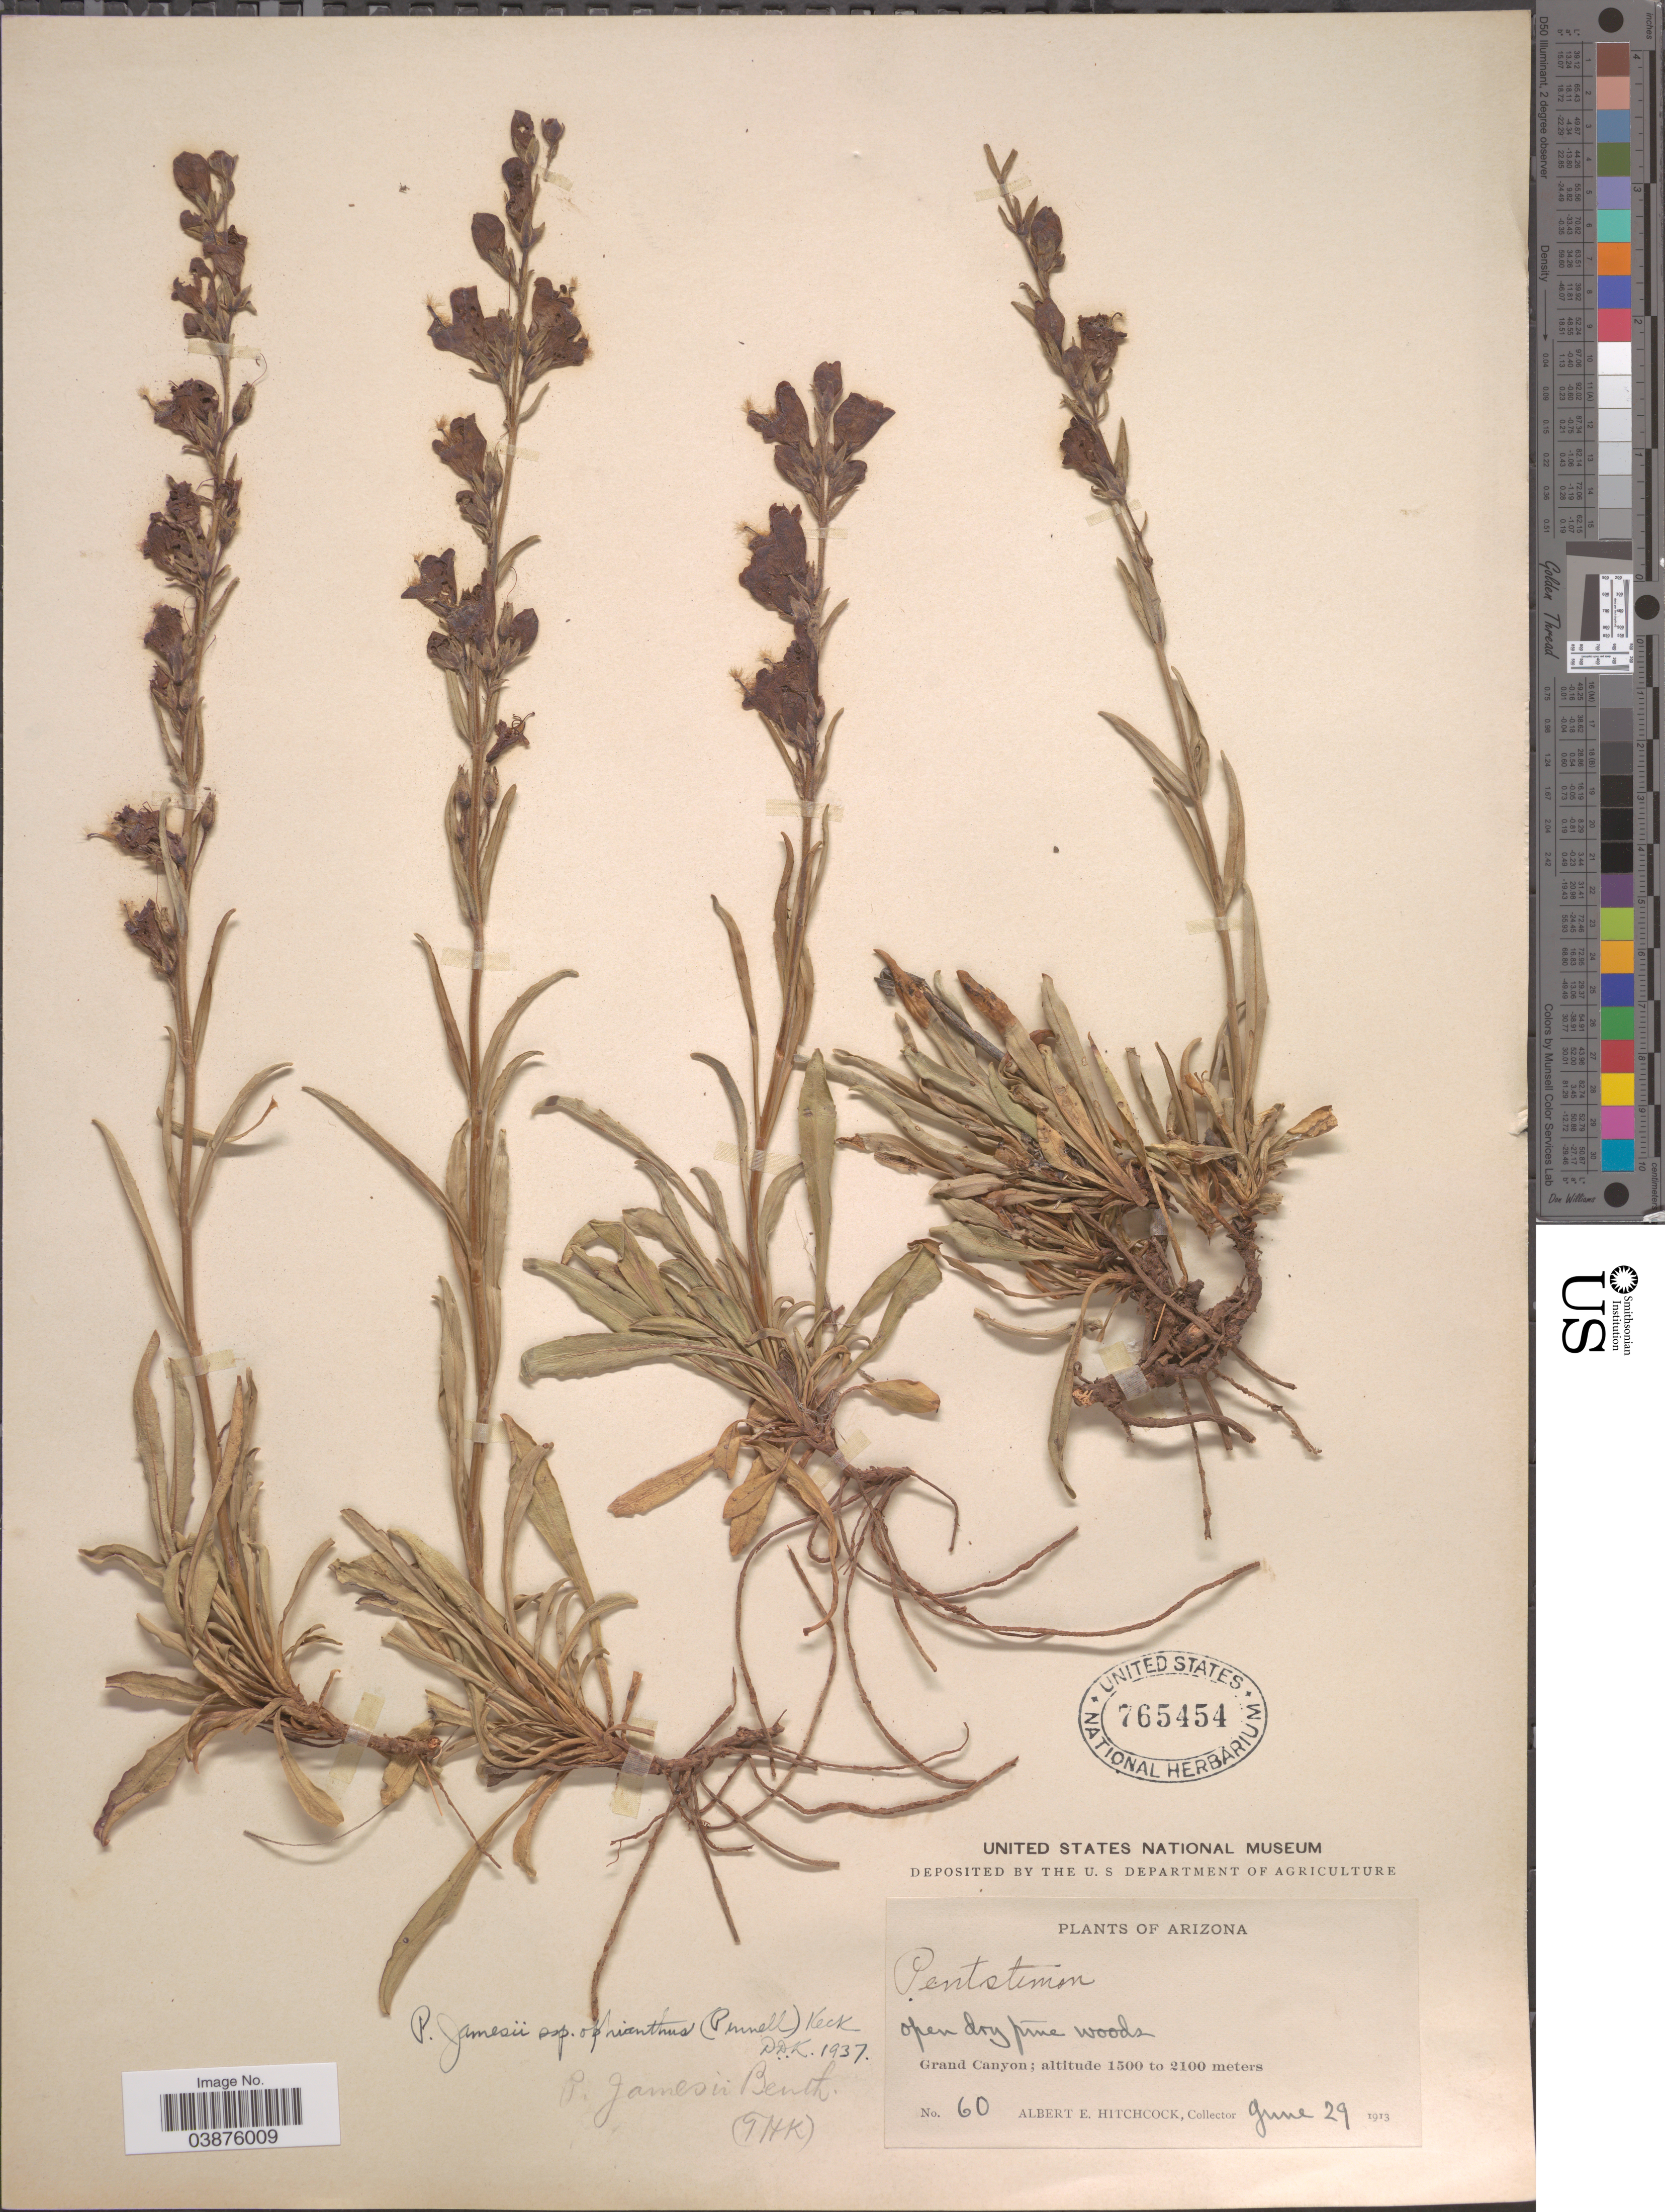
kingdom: Plantae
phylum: Tracheophyta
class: Magnoliopsida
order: Lamiales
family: Plantaginaceae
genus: Penstemon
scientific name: Penstemon jamesii subsp. ophianthus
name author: (Pennell) D.D. Keck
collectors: A. Hitchcock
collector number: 60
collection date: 1913-06-29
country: United States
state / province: Arizona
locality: Grand Canyon.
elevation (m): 1500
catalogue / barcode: US 765454